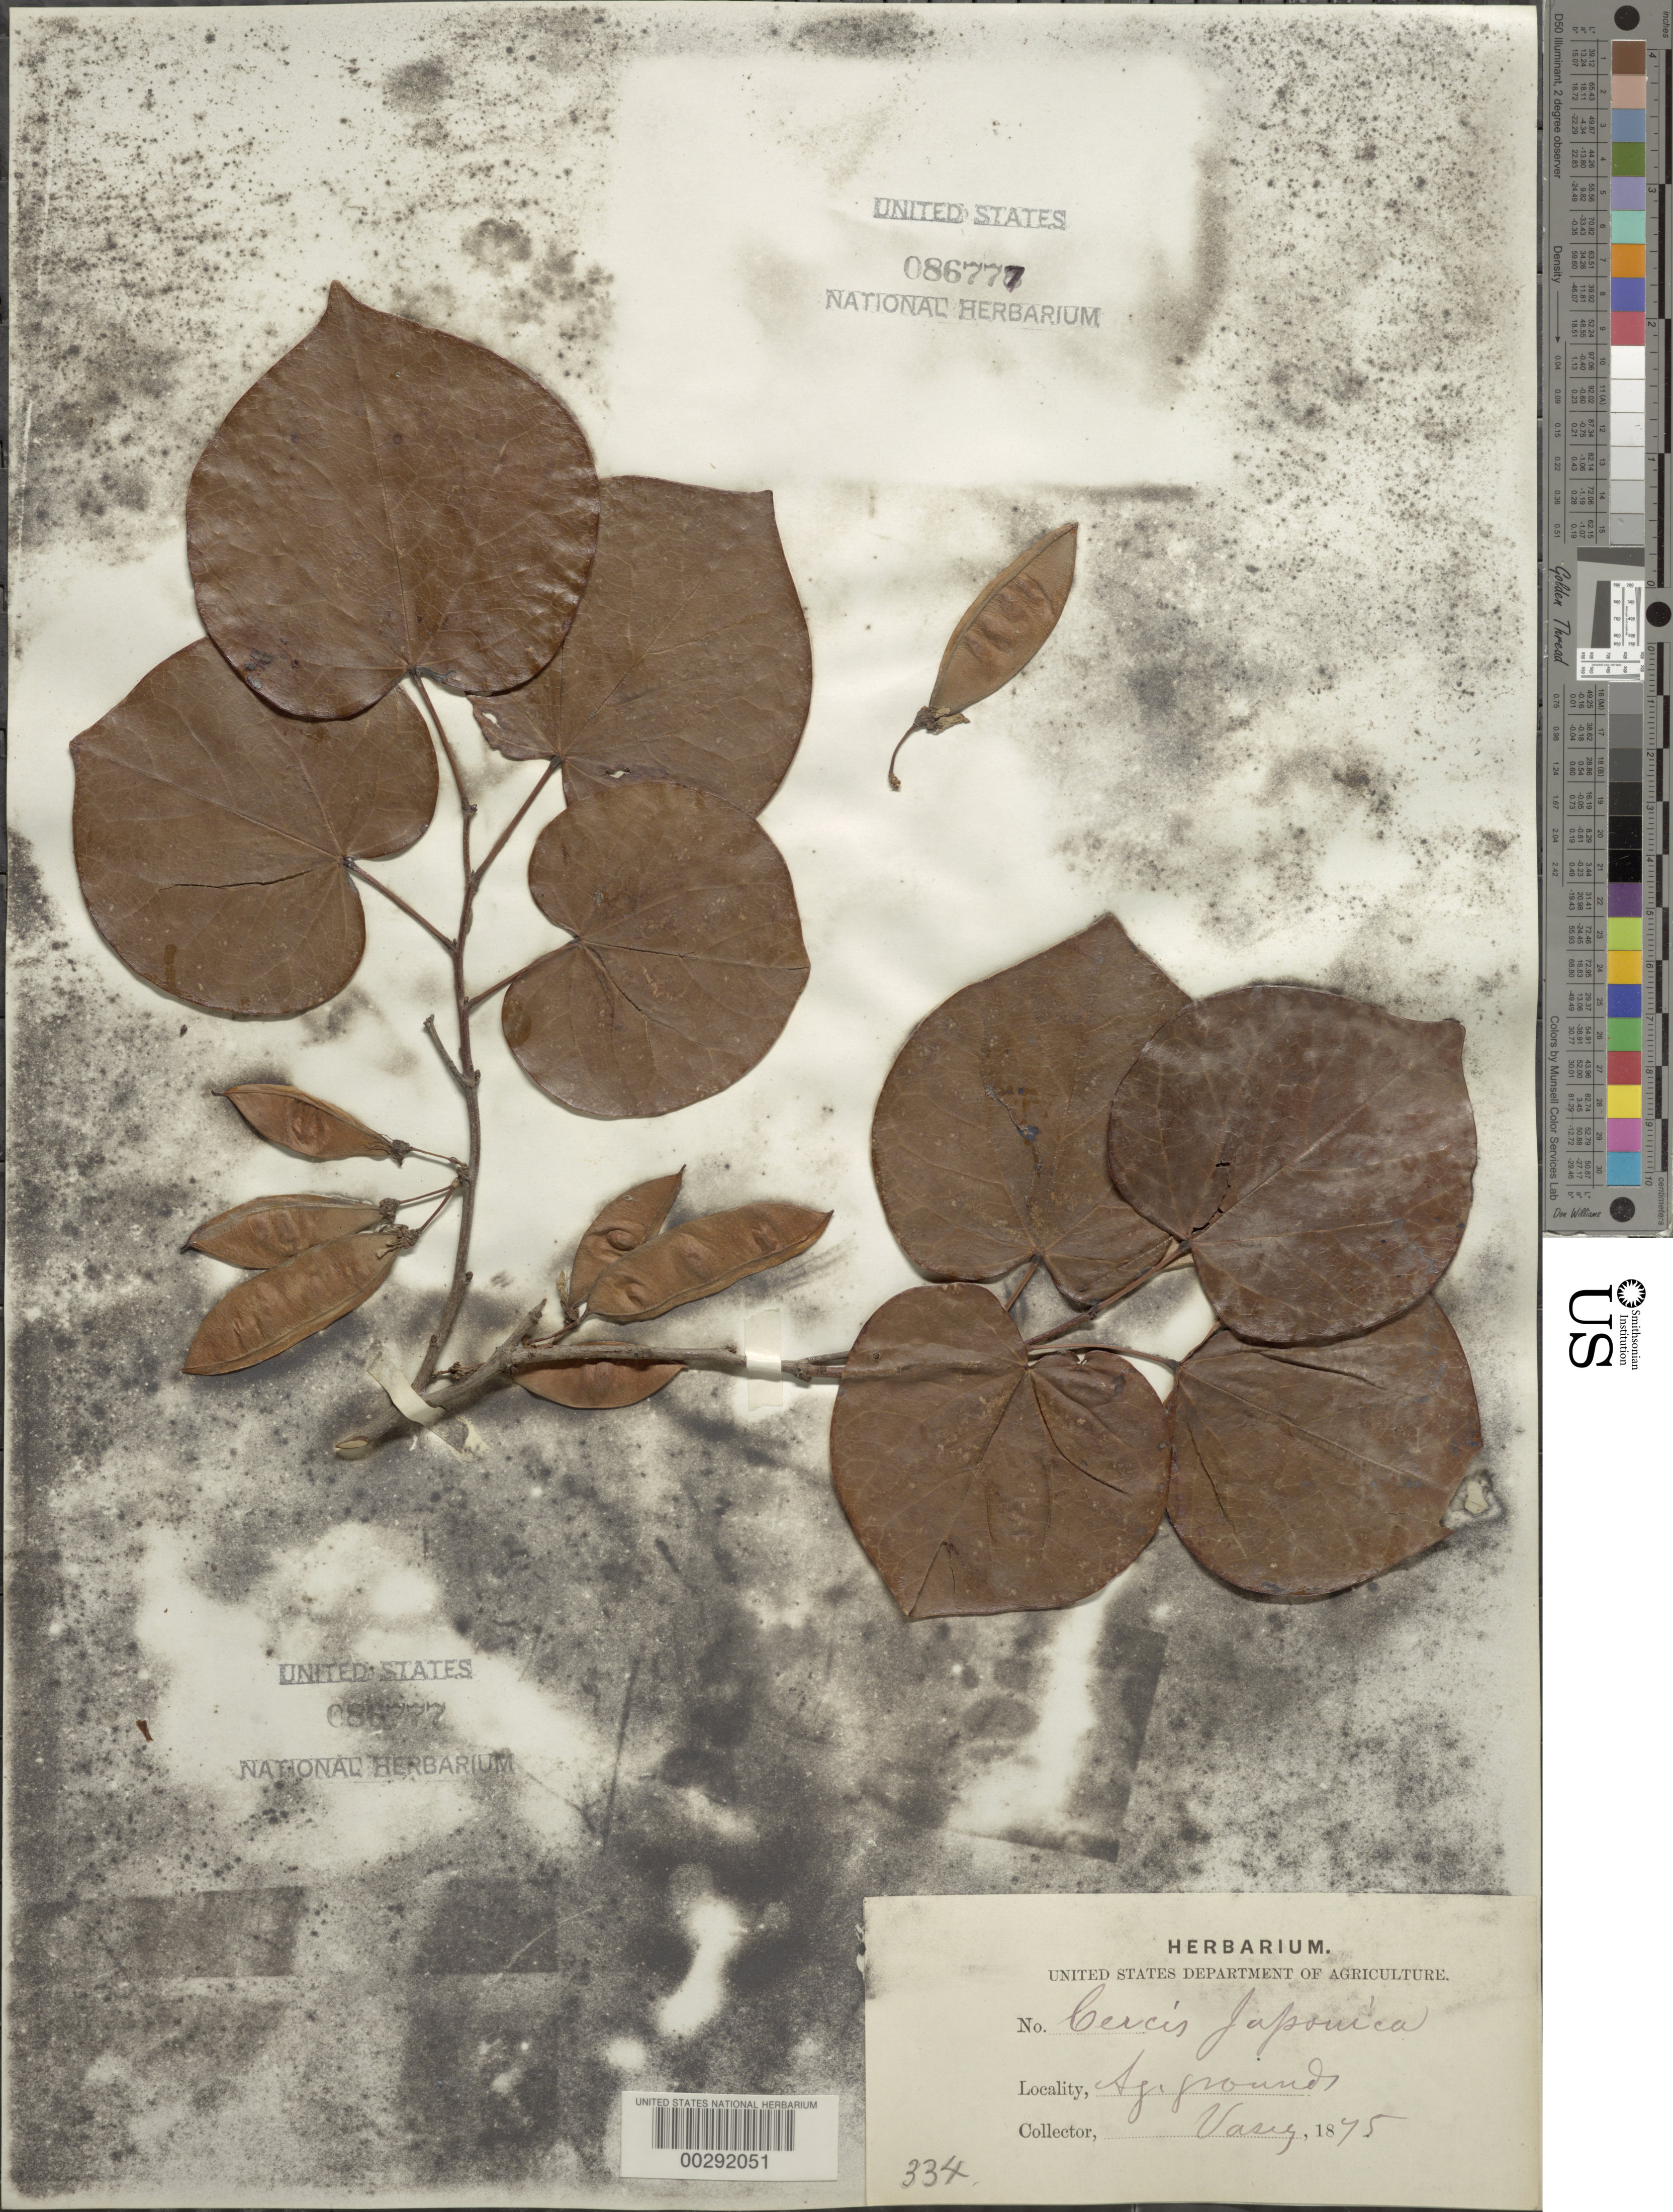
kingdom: Plantae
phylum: Tracheophyta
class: Magnoliopsida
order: Fabales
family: Fabaceae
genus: Cercis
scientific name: Cercis chinensis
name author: Bunge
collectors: G. R. Vasey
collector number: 334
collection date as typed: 1875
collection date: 1875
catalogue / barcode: US 86777